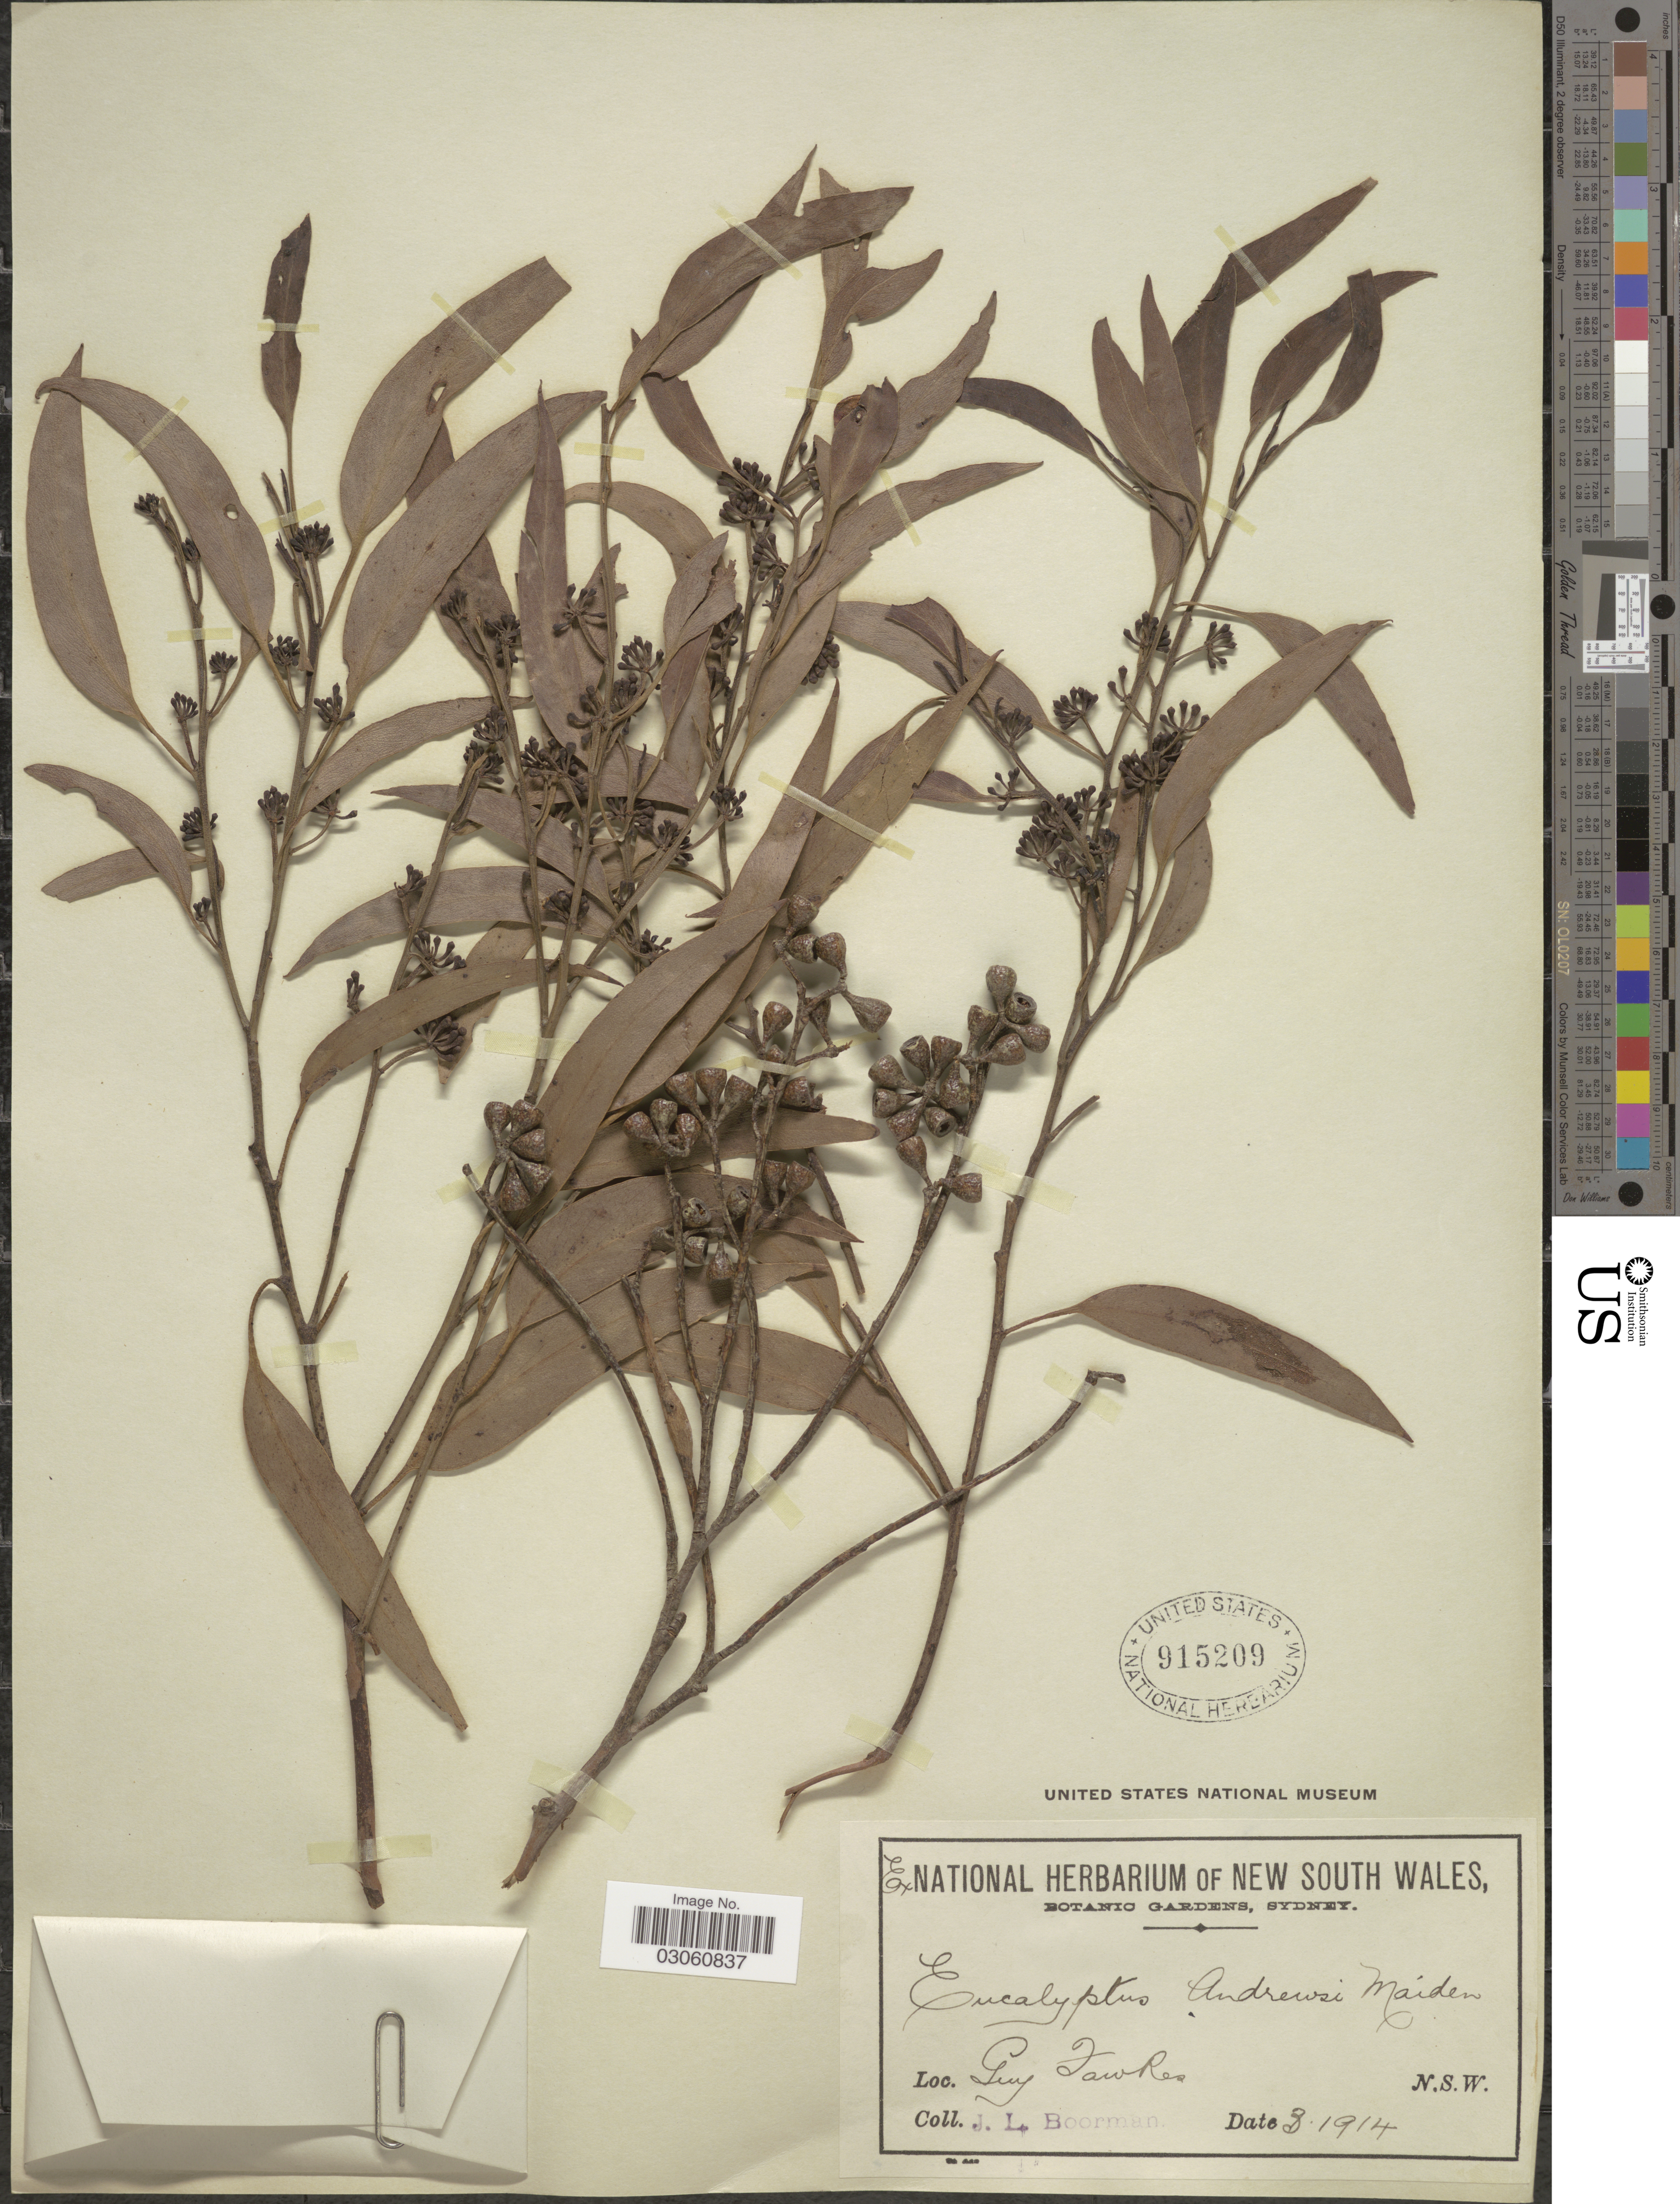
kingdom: Plantae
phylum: Tracheophyta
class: Magnoliopsida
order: Myrtales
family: Myrtaceae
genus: Eucalyptus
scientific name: Eucalyptus andrewsii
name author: Maiden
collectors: J. Boorman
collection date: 1914-03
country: Australia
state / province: New South Wales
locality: Guy Tawres.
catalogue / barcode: US 915209